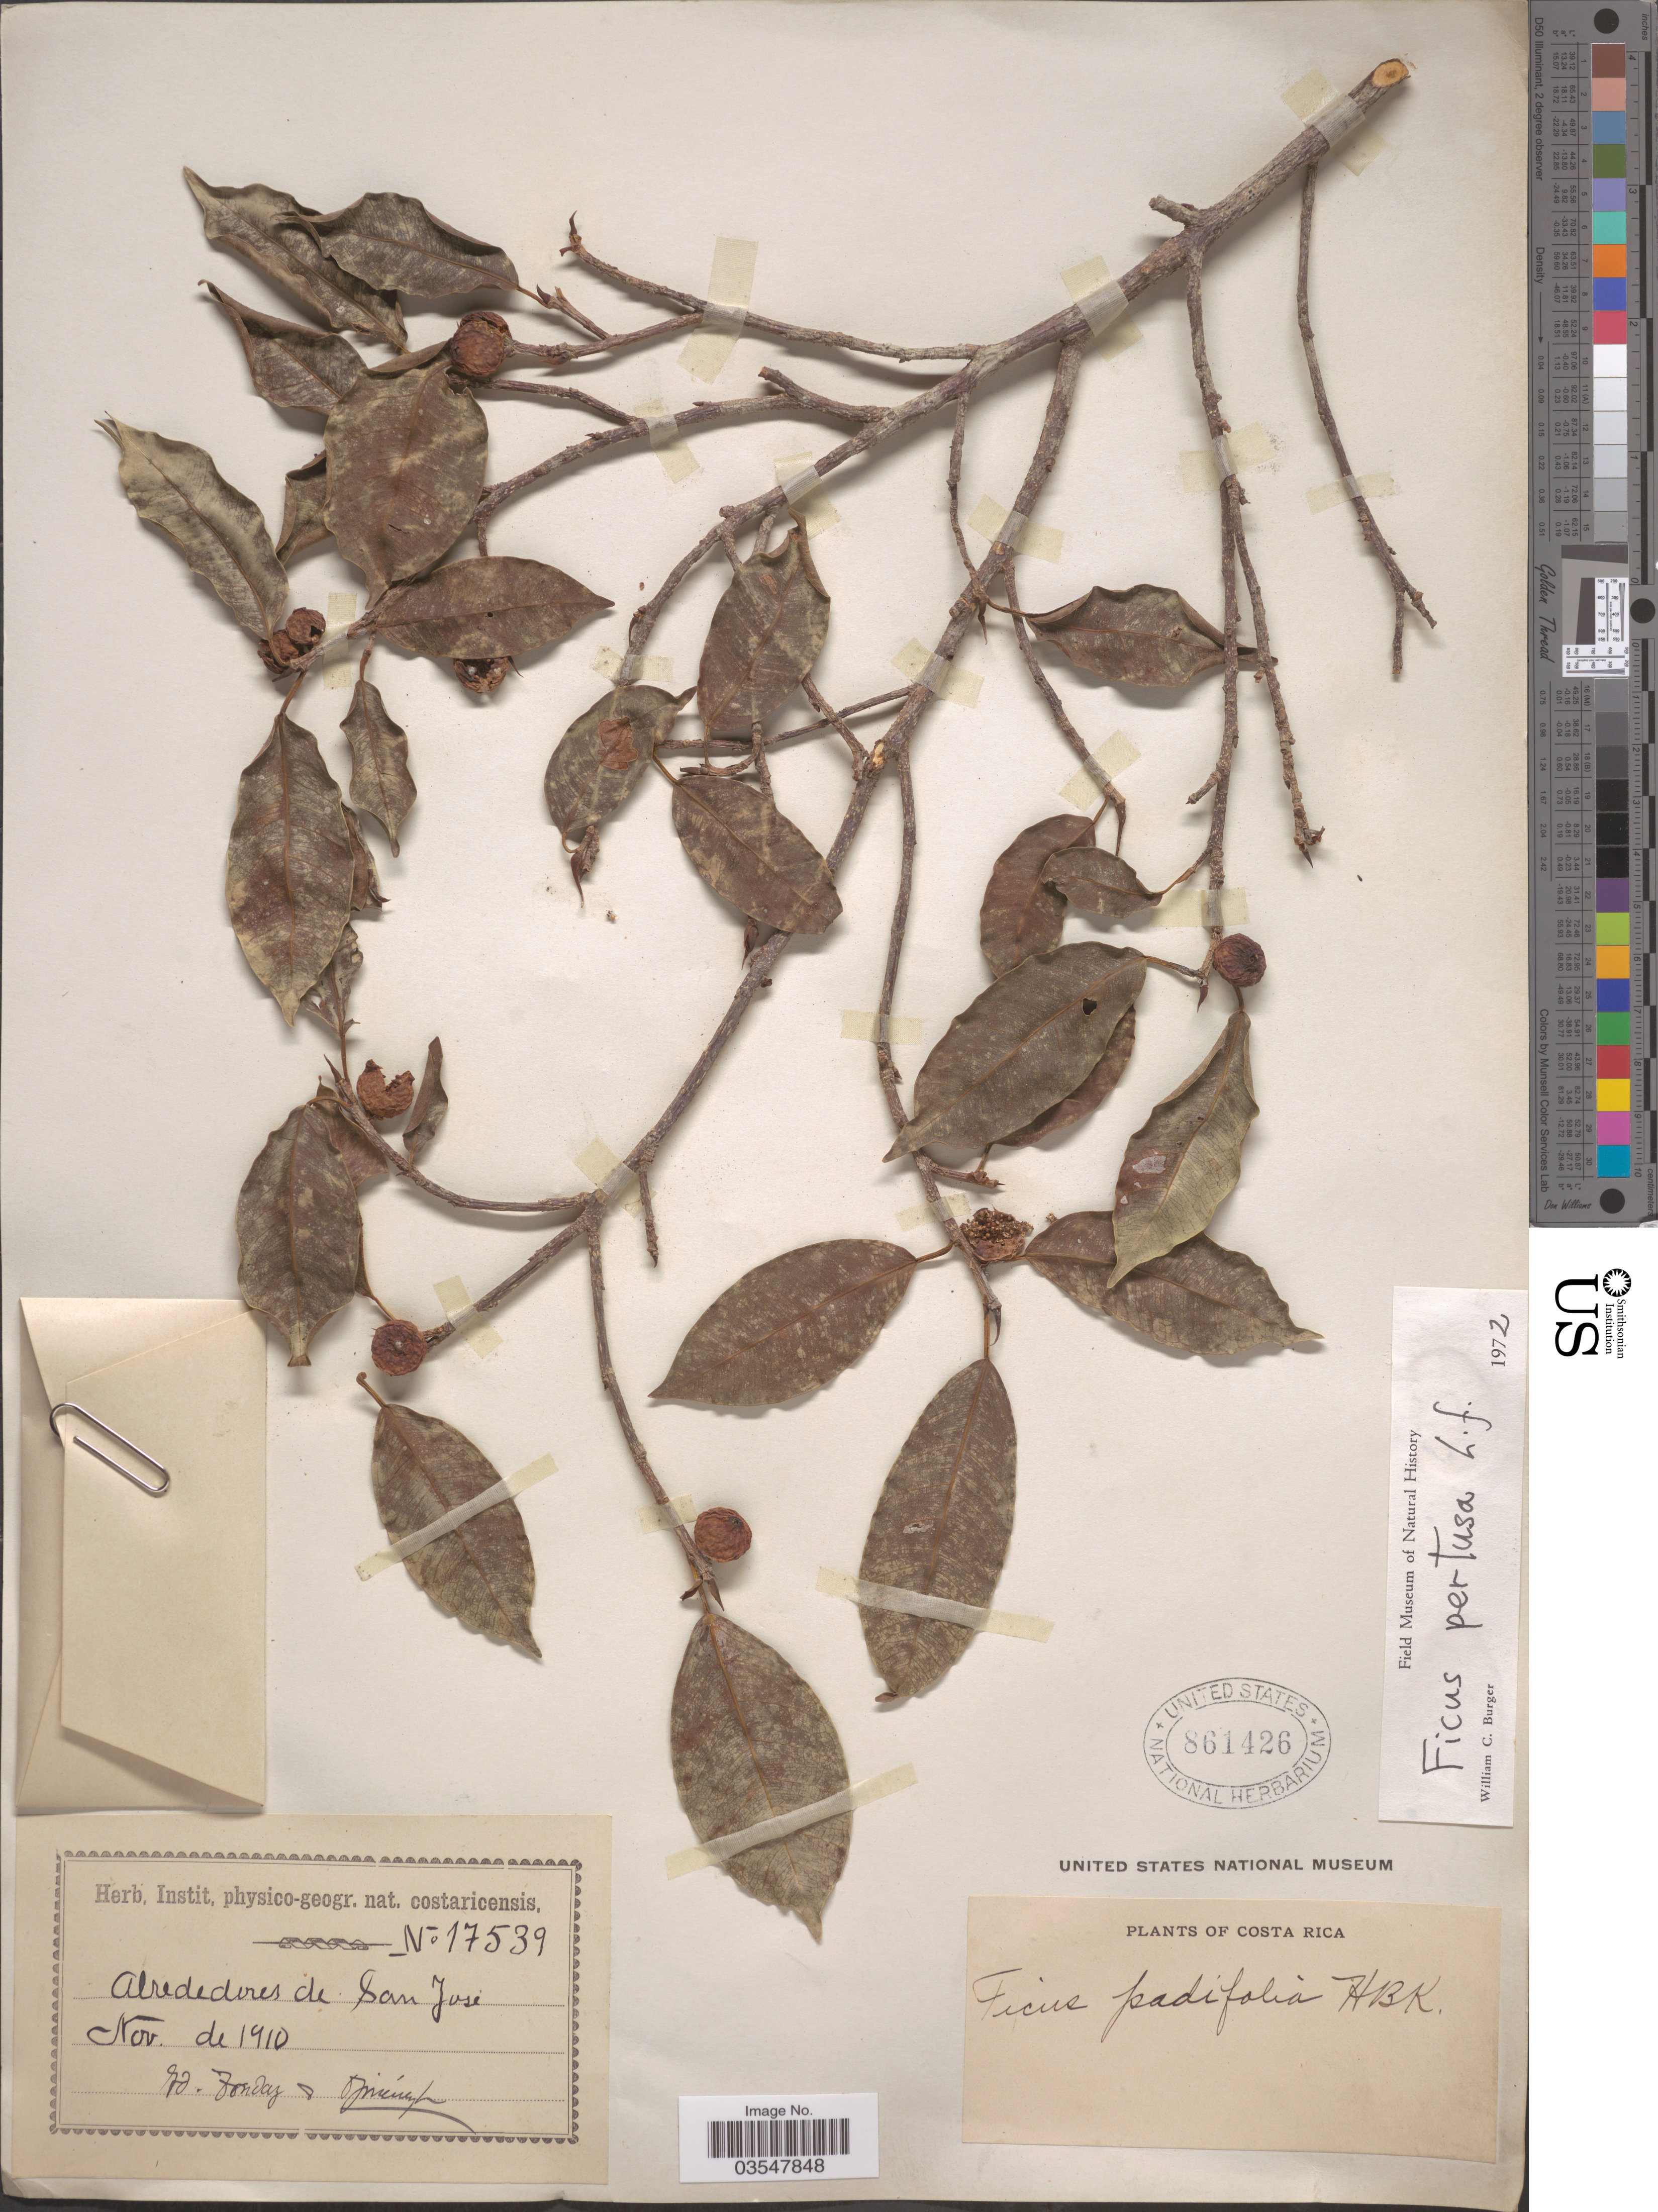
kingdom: Plantae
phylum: Tracheophyta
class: Magnoliopsida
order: Rosales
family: Moraceae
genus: Ficus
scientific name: Ficus pertusa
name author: L. f.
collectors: A. Tonduz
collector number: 17539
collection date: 1910-11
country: Costa Rica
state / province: San José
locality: Alrededores de San Jose.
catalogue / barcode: US 861426